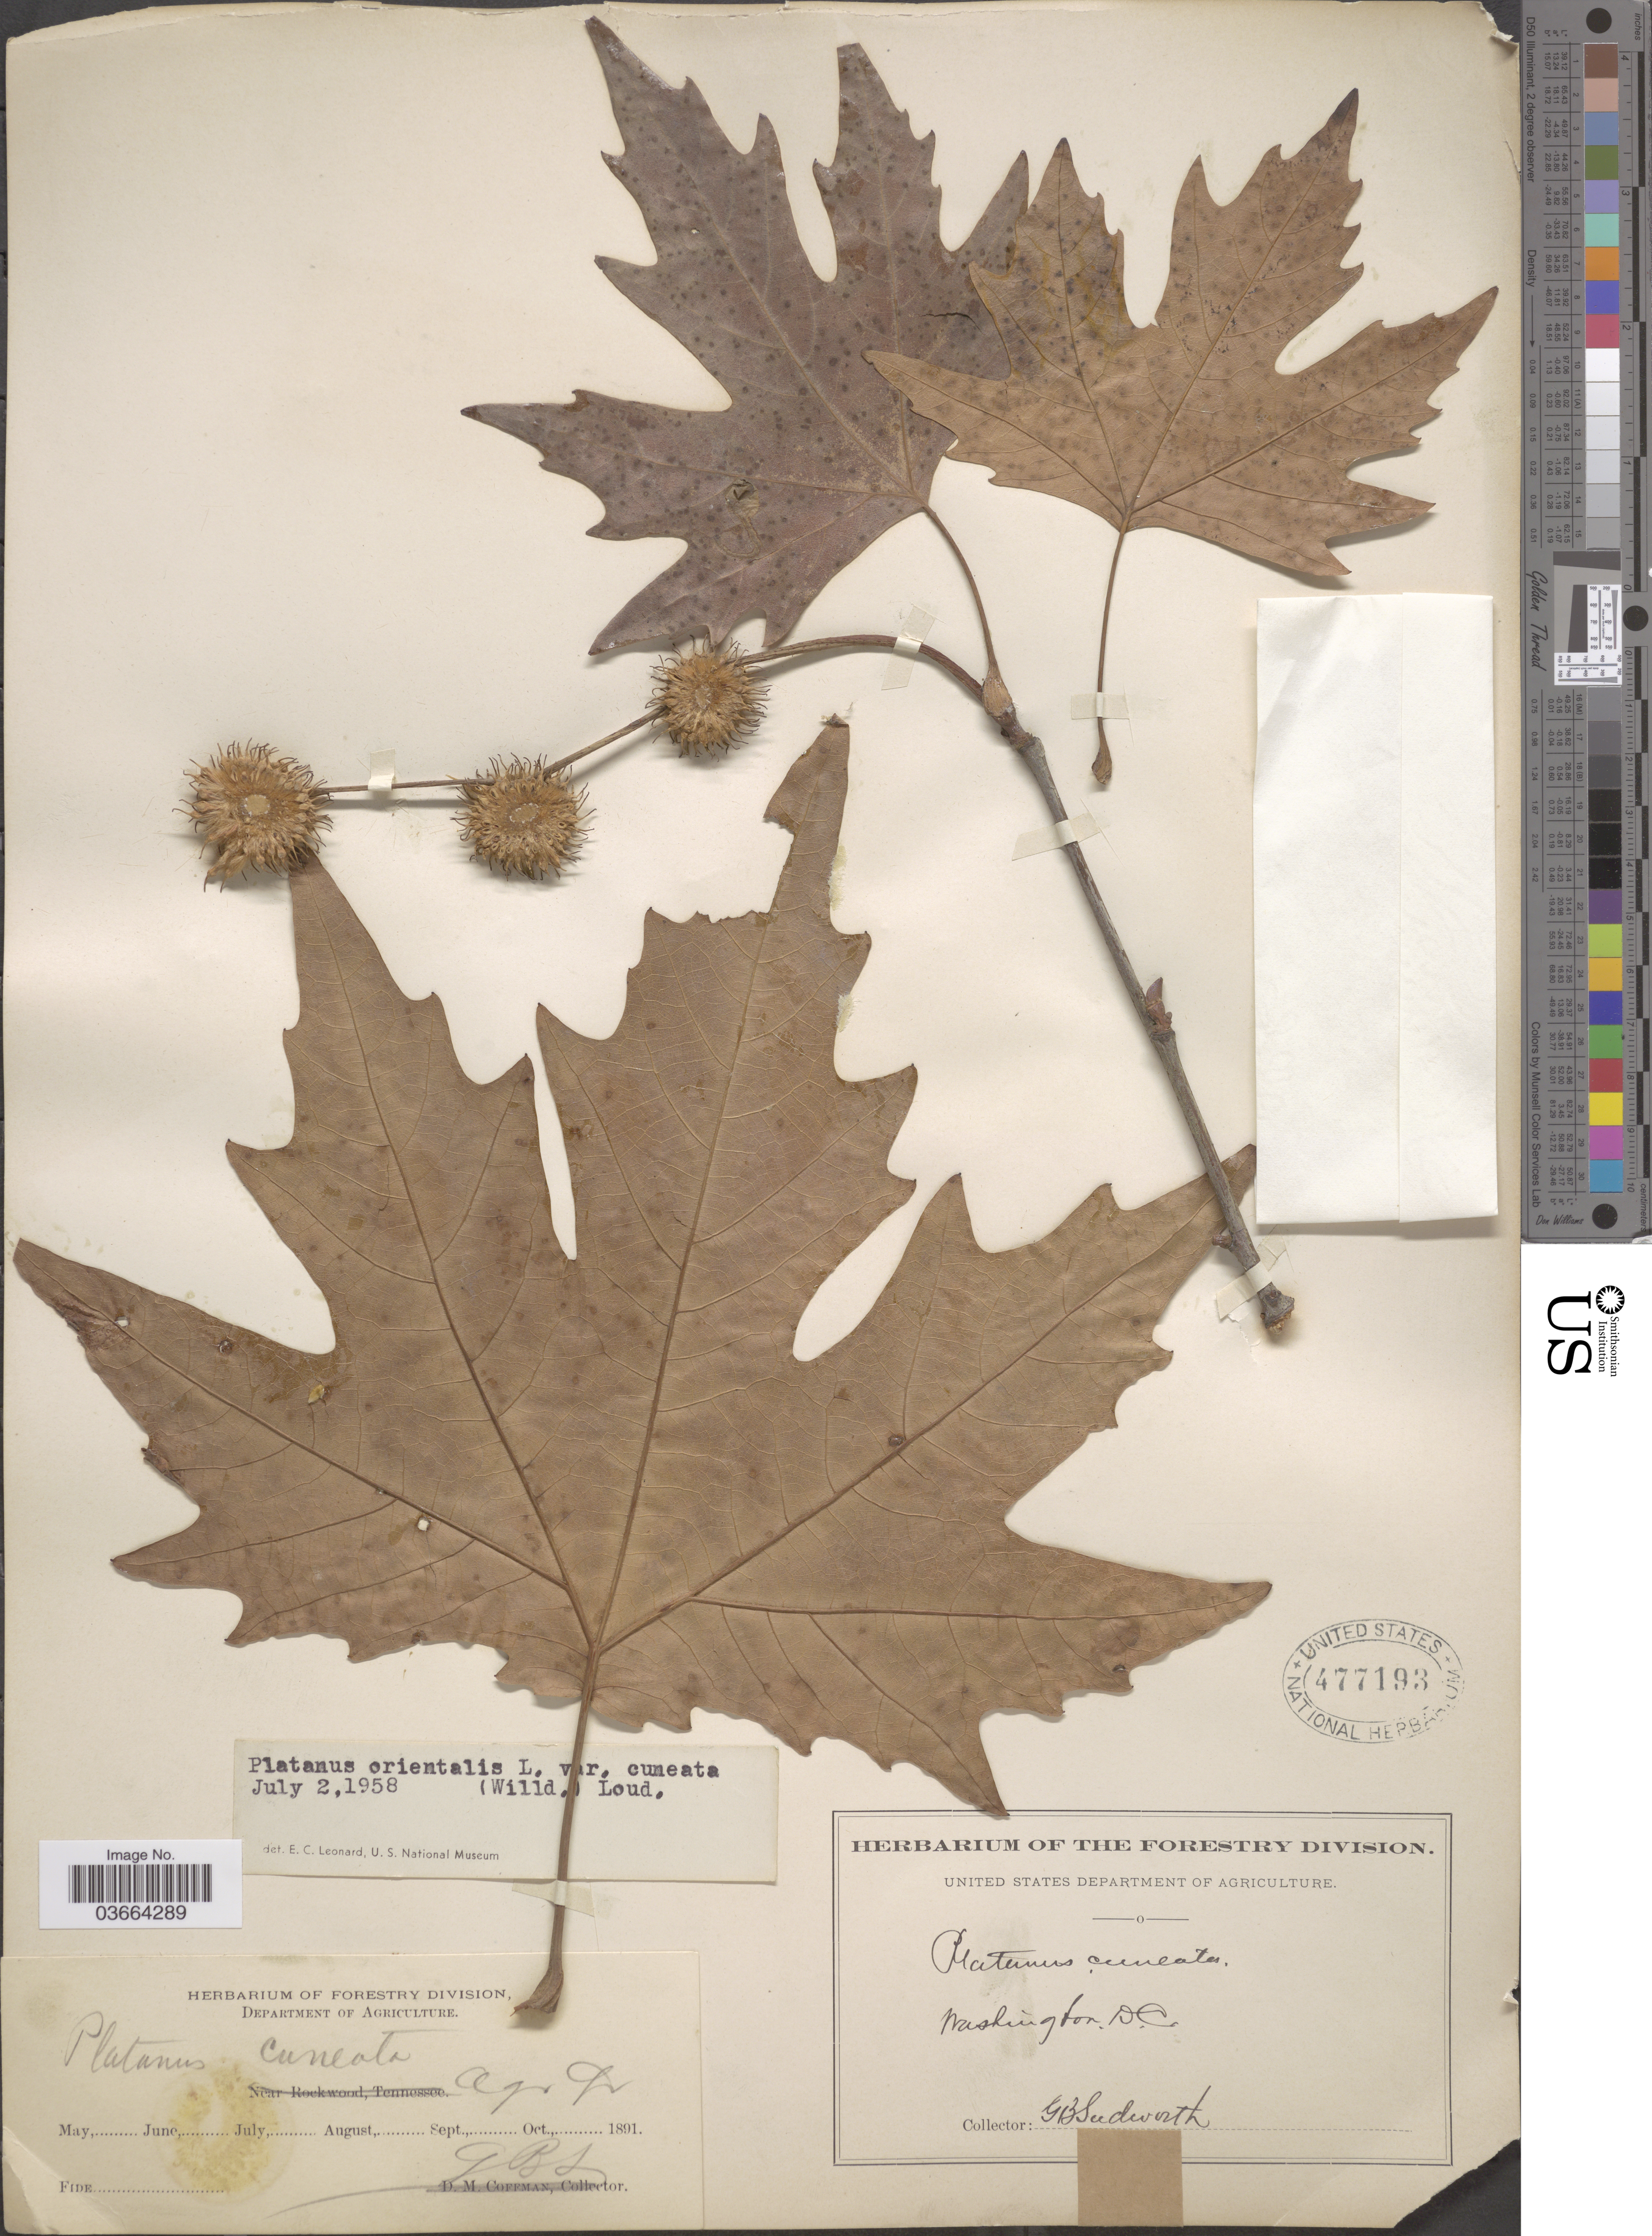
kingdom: Plantae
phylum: Tracheophyta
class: Magnoliopsida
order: Proteales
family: Platanaceae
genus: Platanus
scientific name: Platanus orientalis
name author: L.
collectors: G. B. Sudworth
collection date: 1891-05/1891-10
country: United States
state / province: District of Columbia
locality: Washington. Agr. gr.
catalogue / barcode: US 477193